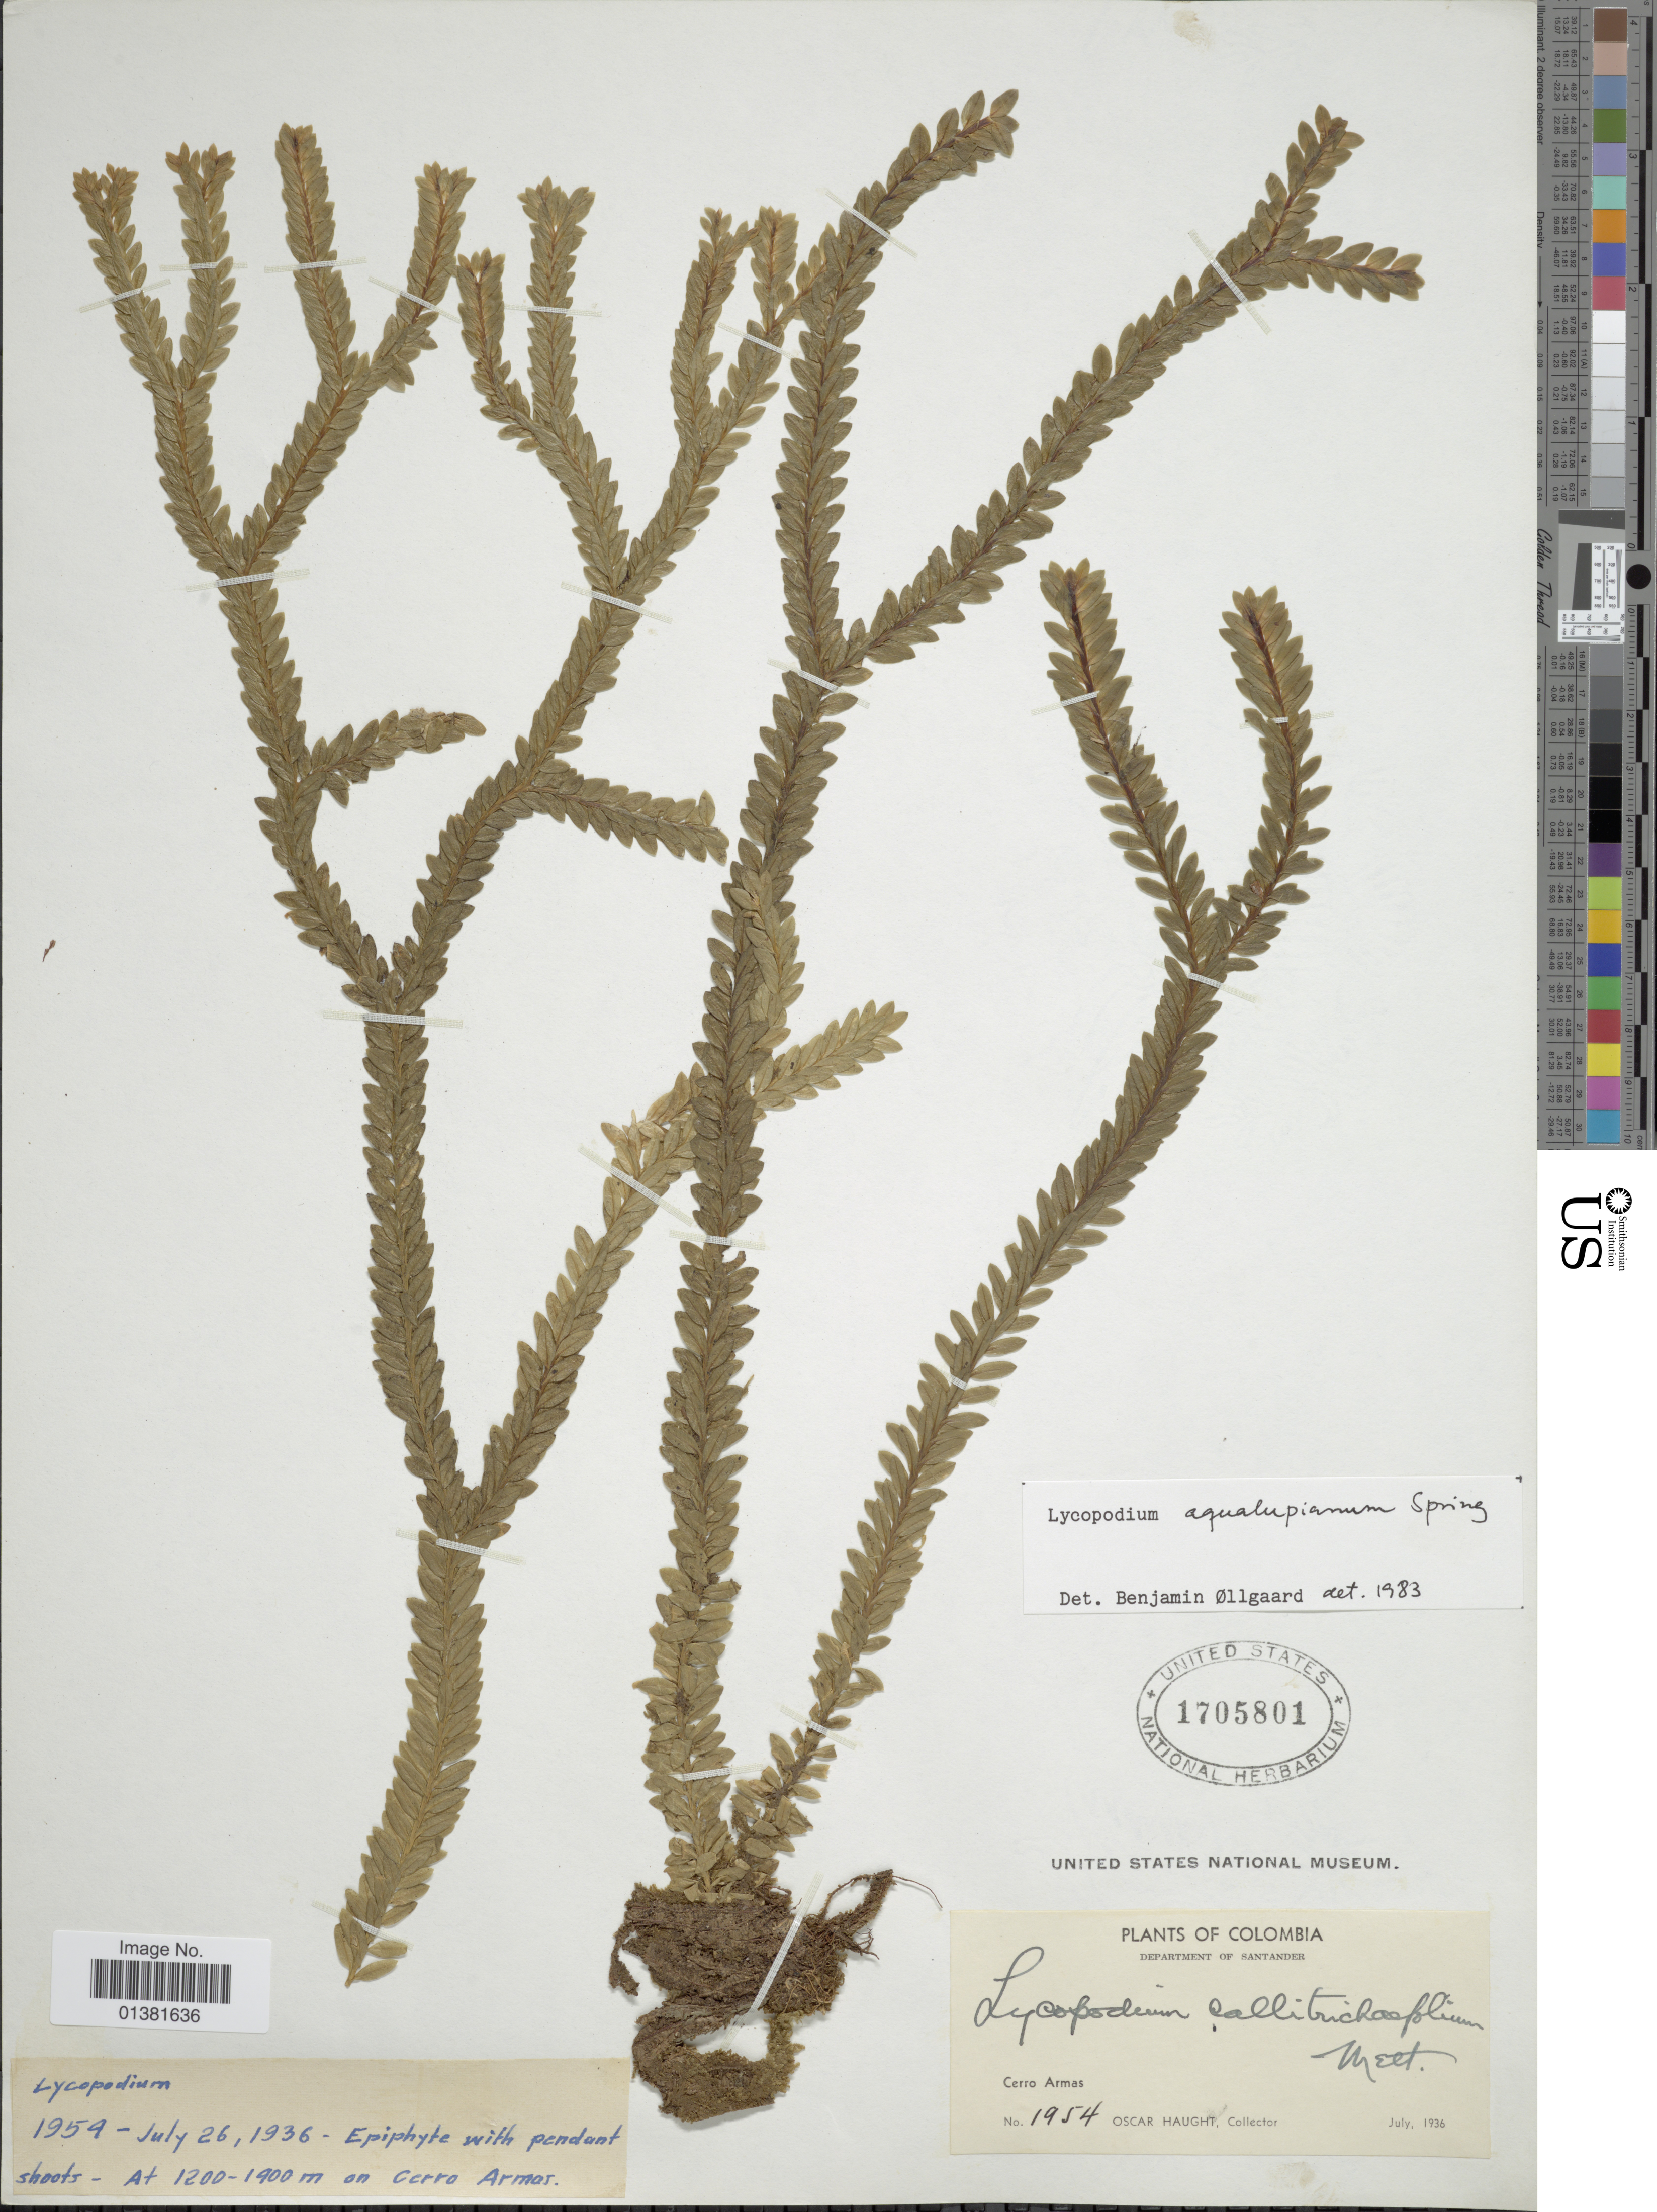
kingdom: Plantae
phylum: Tracheophyta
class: Lycopodiopsida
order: Lycopodiales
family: Lycopodiaceae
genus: Phlegmariurus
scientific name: Phlegmariurus aqualupianus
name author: (Spring) B. Øllg.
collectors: O. L. Haught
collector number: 1954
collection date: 1936-07-26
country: Colombia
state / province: Santander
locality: Cerro Armas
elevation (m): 1200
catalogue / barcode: US 1705801